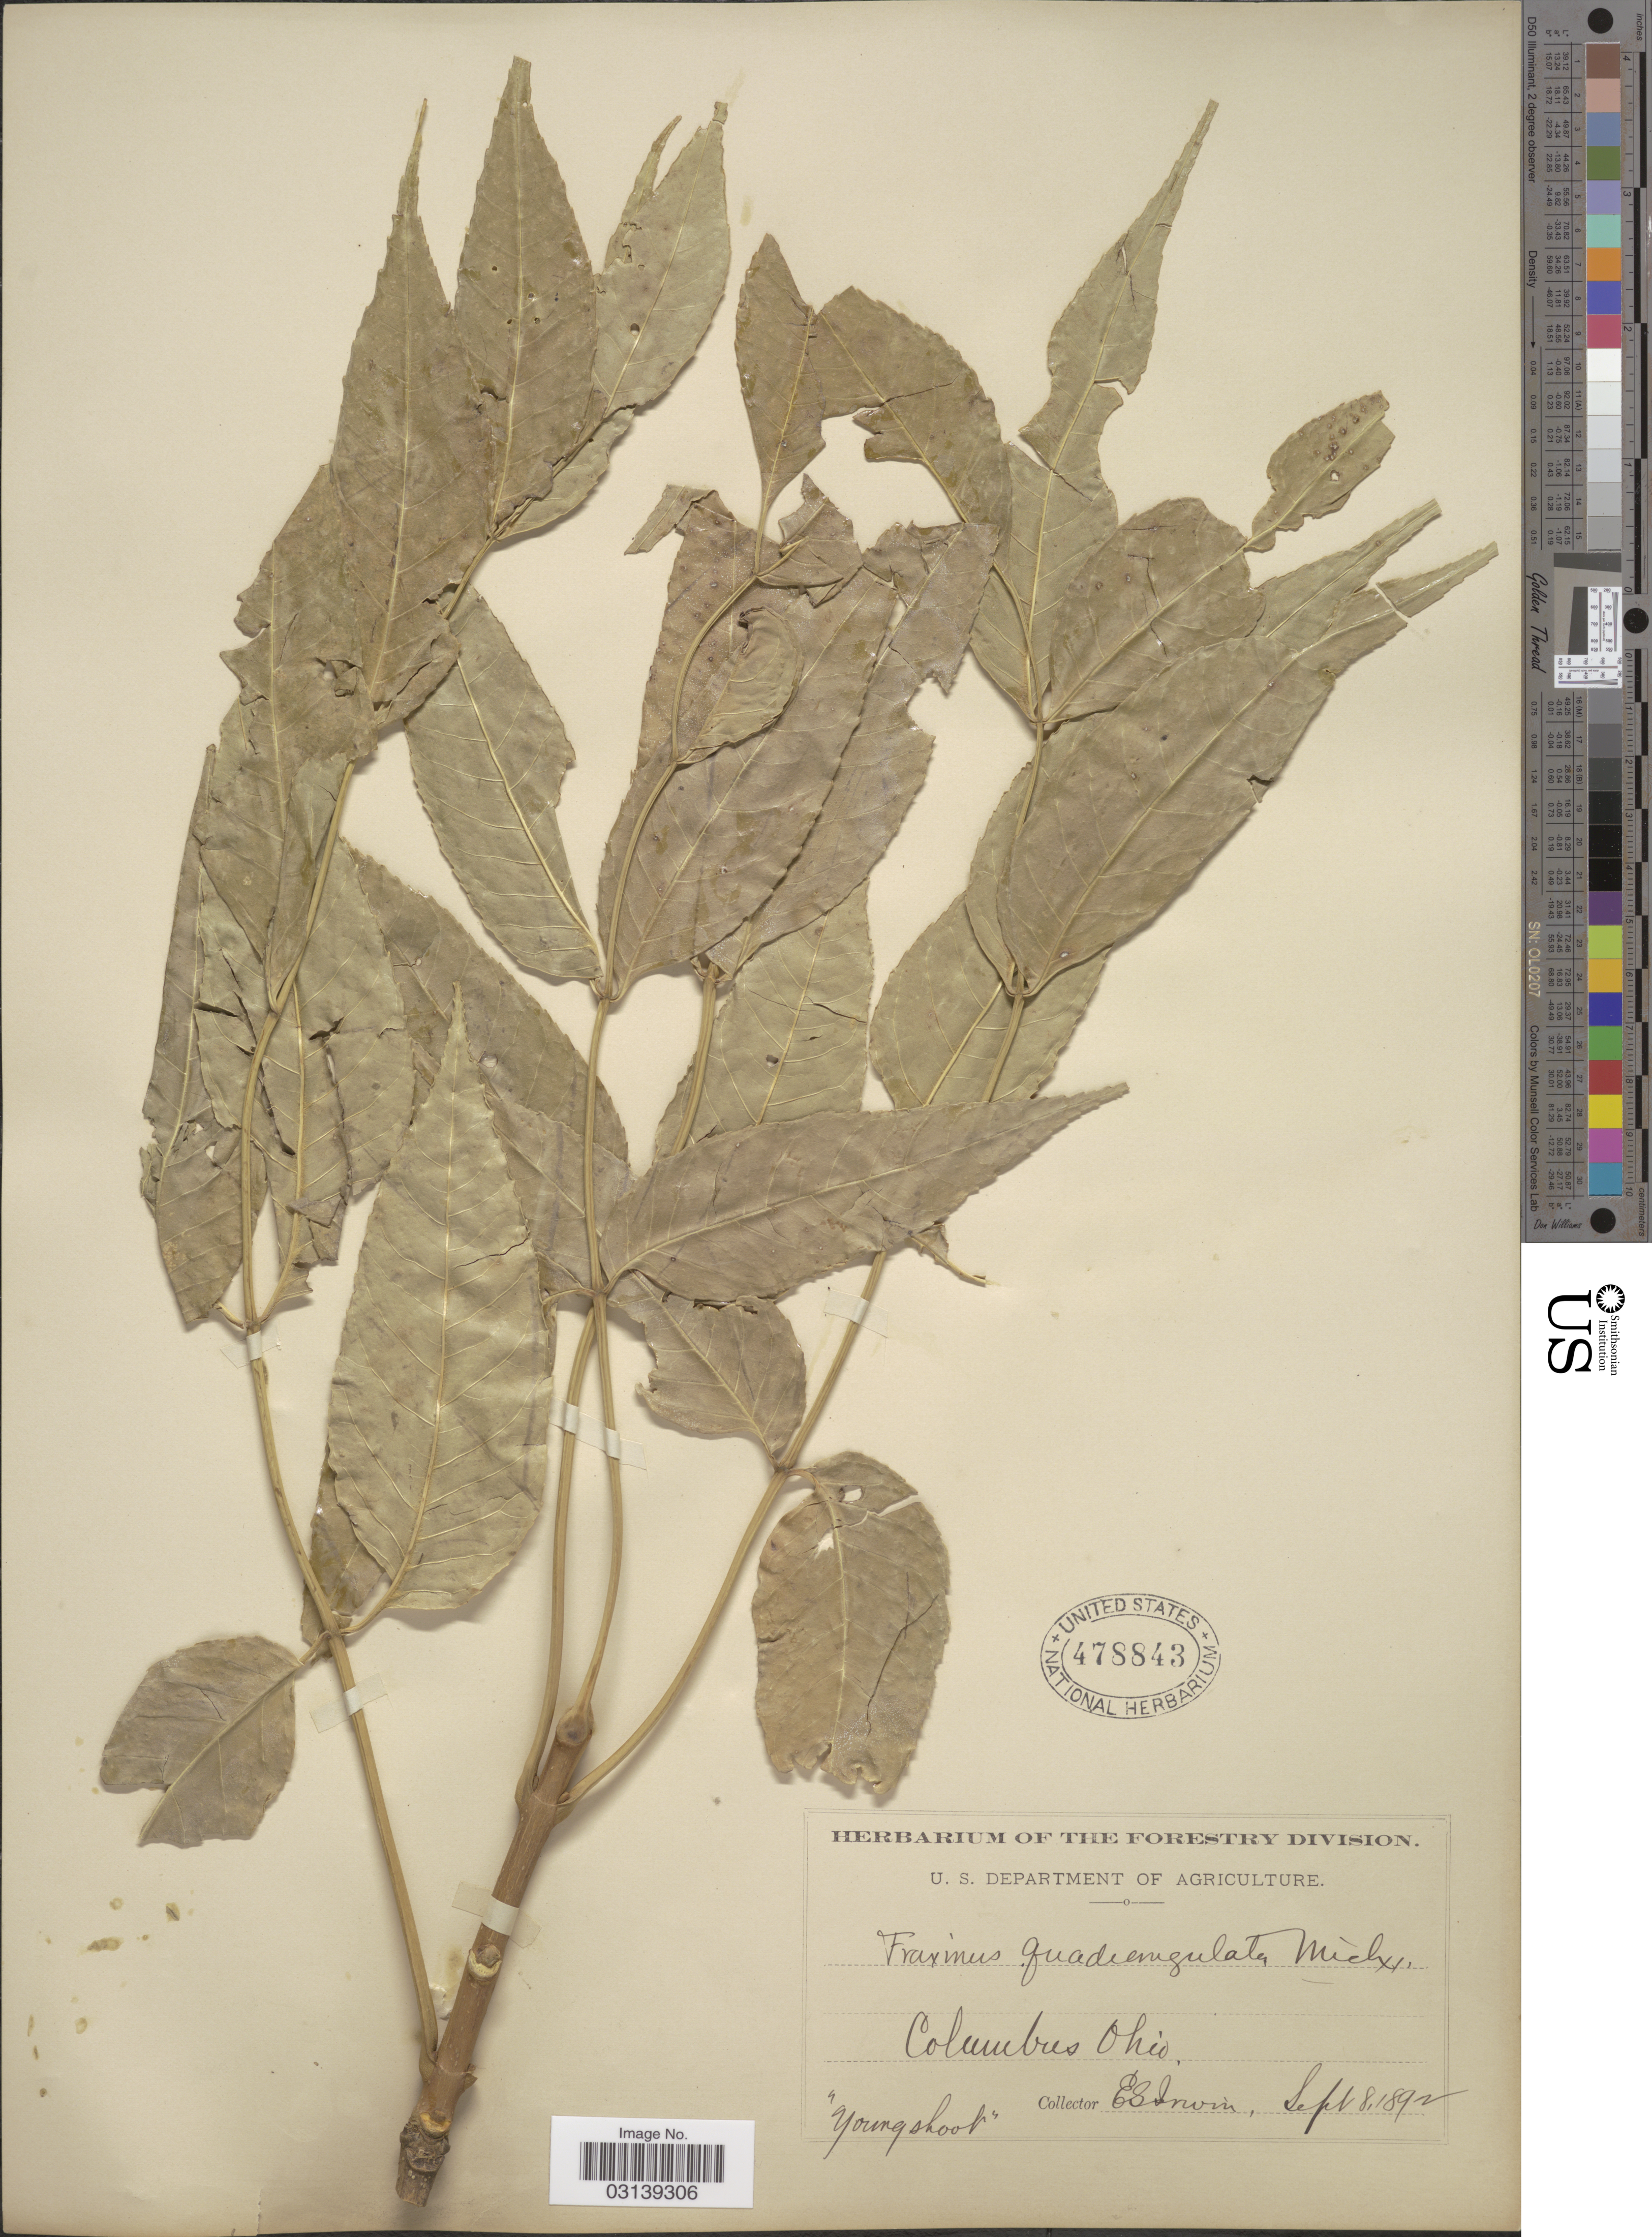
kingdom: Plantae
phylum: Tracheophyta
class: Magnoliopsida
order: Lamiales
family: Oleaceae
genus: Fraxinus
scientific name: Fraxinus quadrangulata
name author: Michx.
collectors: E. Irwin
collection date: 1892-09-08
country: United States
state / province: Ohio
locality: Columbus.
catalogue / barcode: US 478843